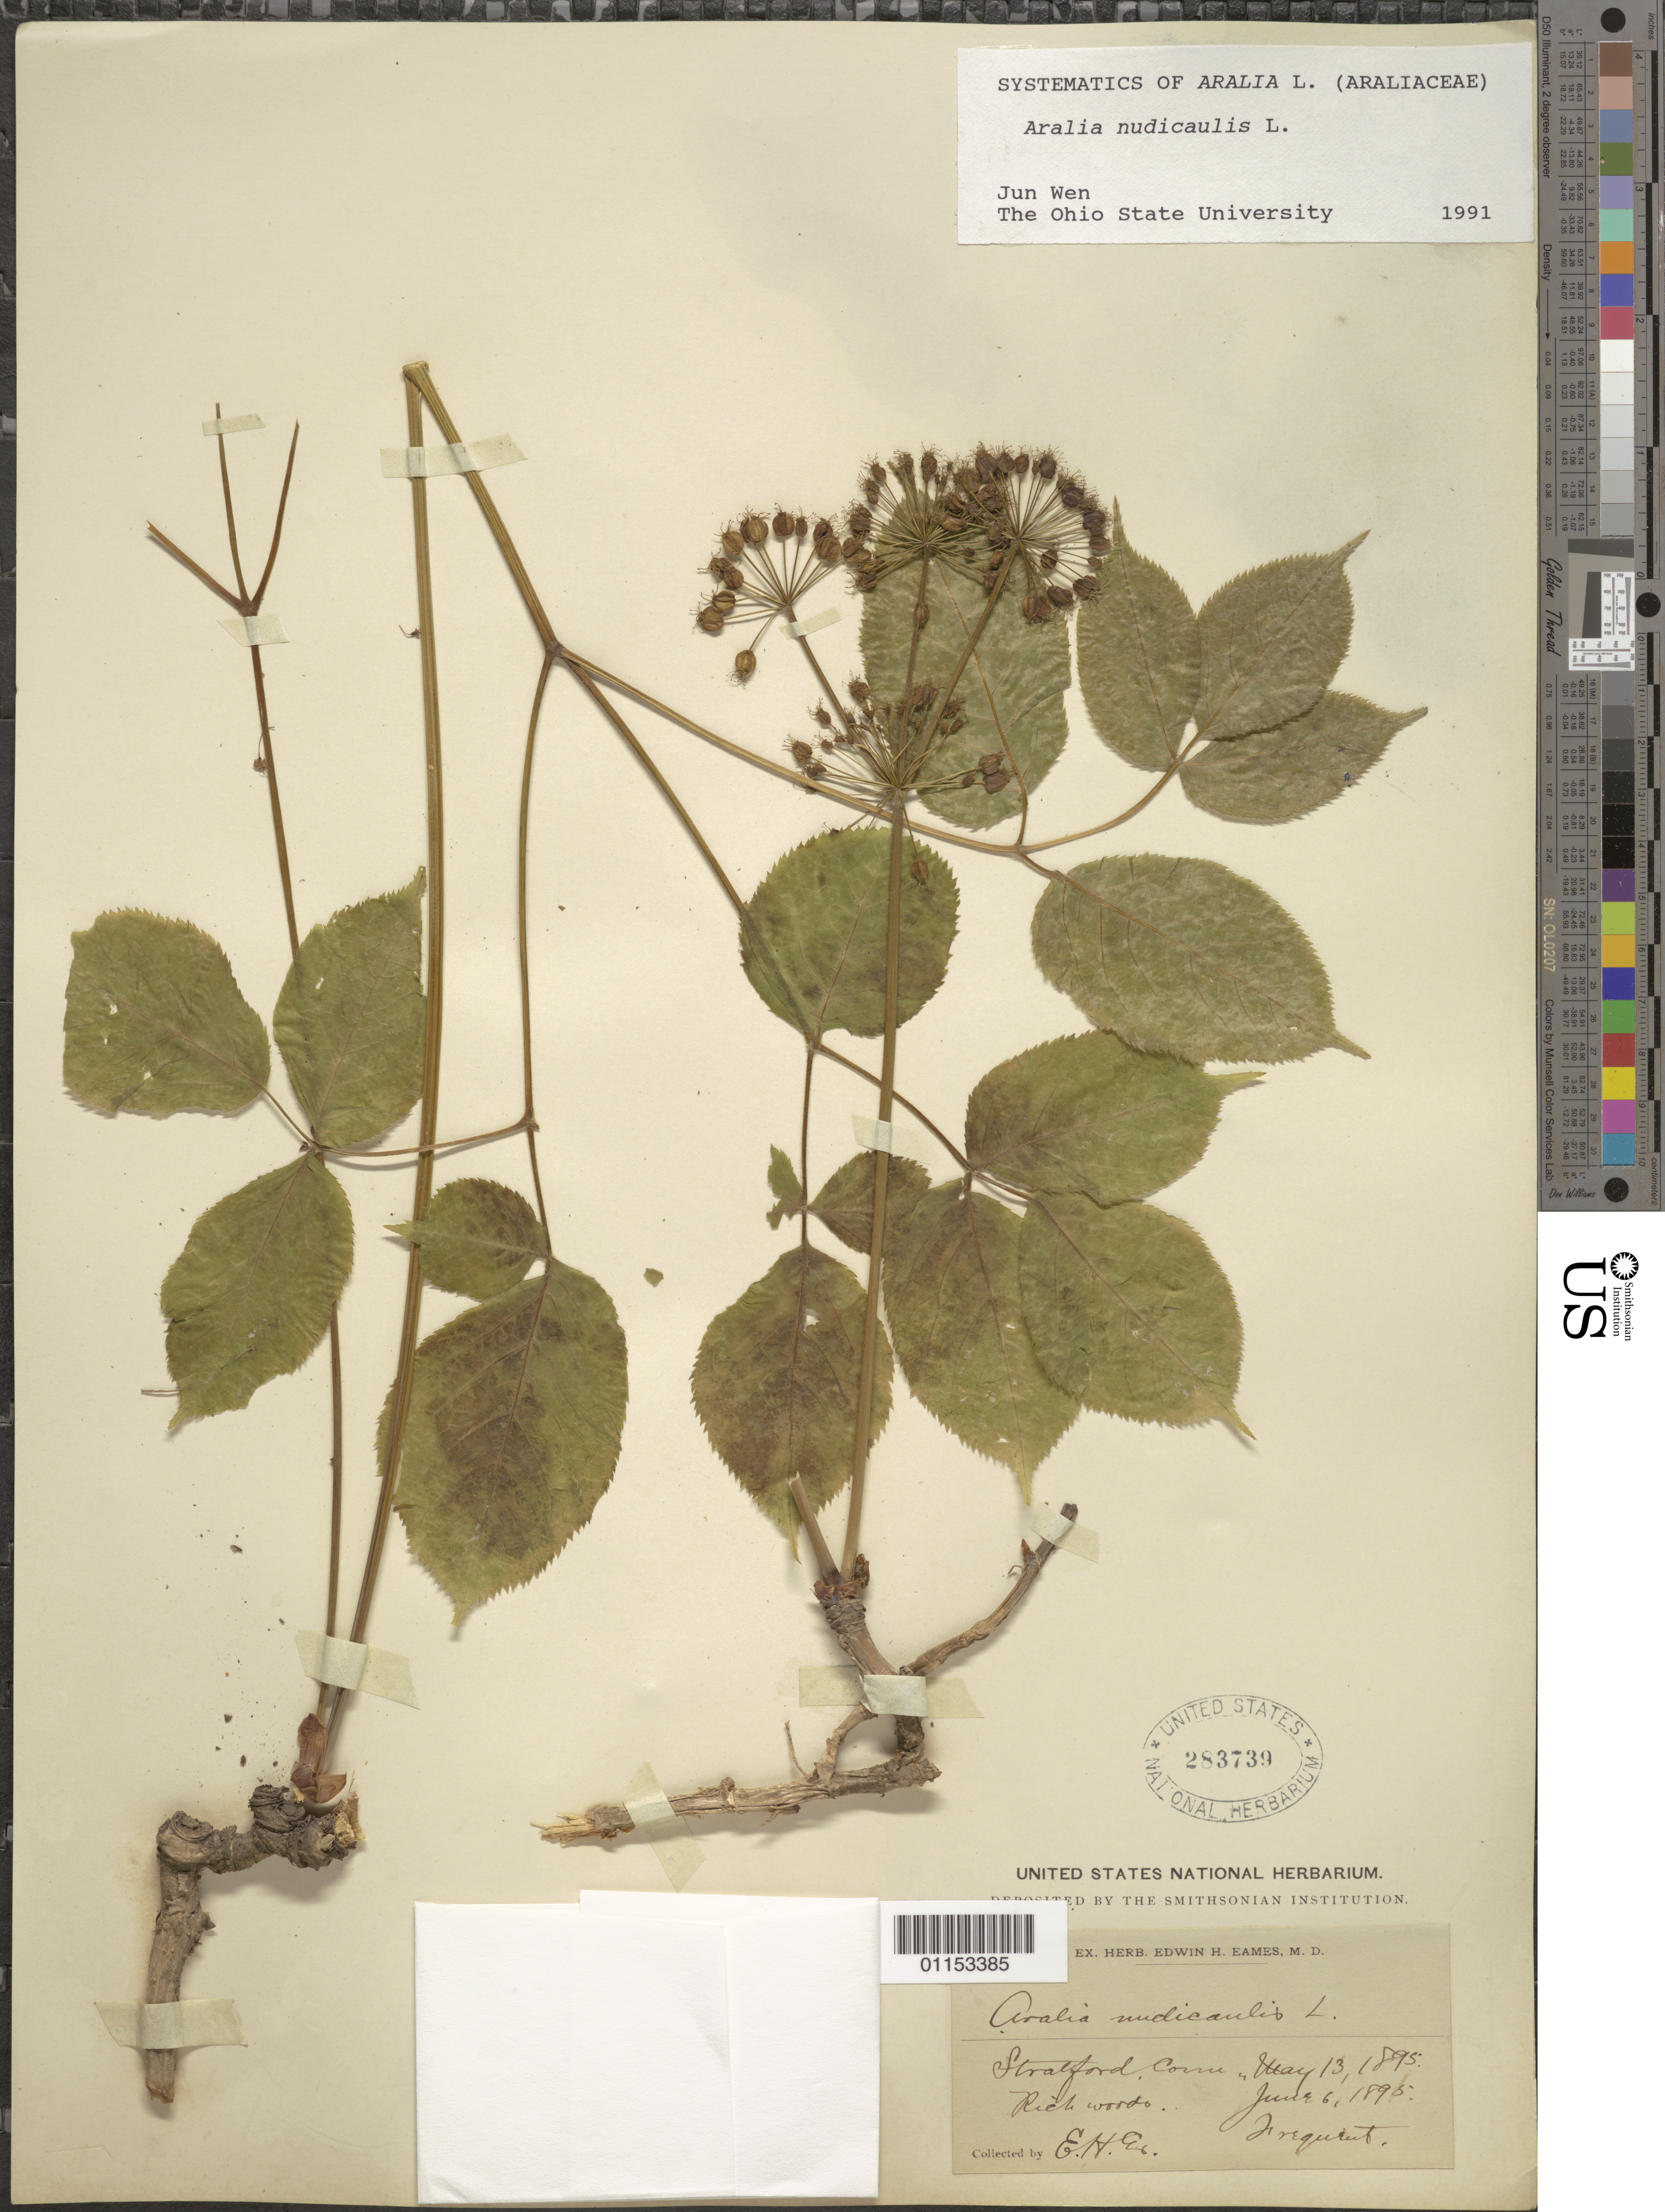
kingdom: Plantae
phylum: Tracheophyta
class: Magnoliopsida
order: Apiales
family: Araliaceae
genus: Aralia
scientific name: Aralia nudicaulis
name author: L.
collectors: E. H. Eames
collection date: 1893-05-13,1895-06-06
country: United States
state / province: Virginia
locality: Stratford.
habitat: Rich woods.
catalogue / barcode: US 283739